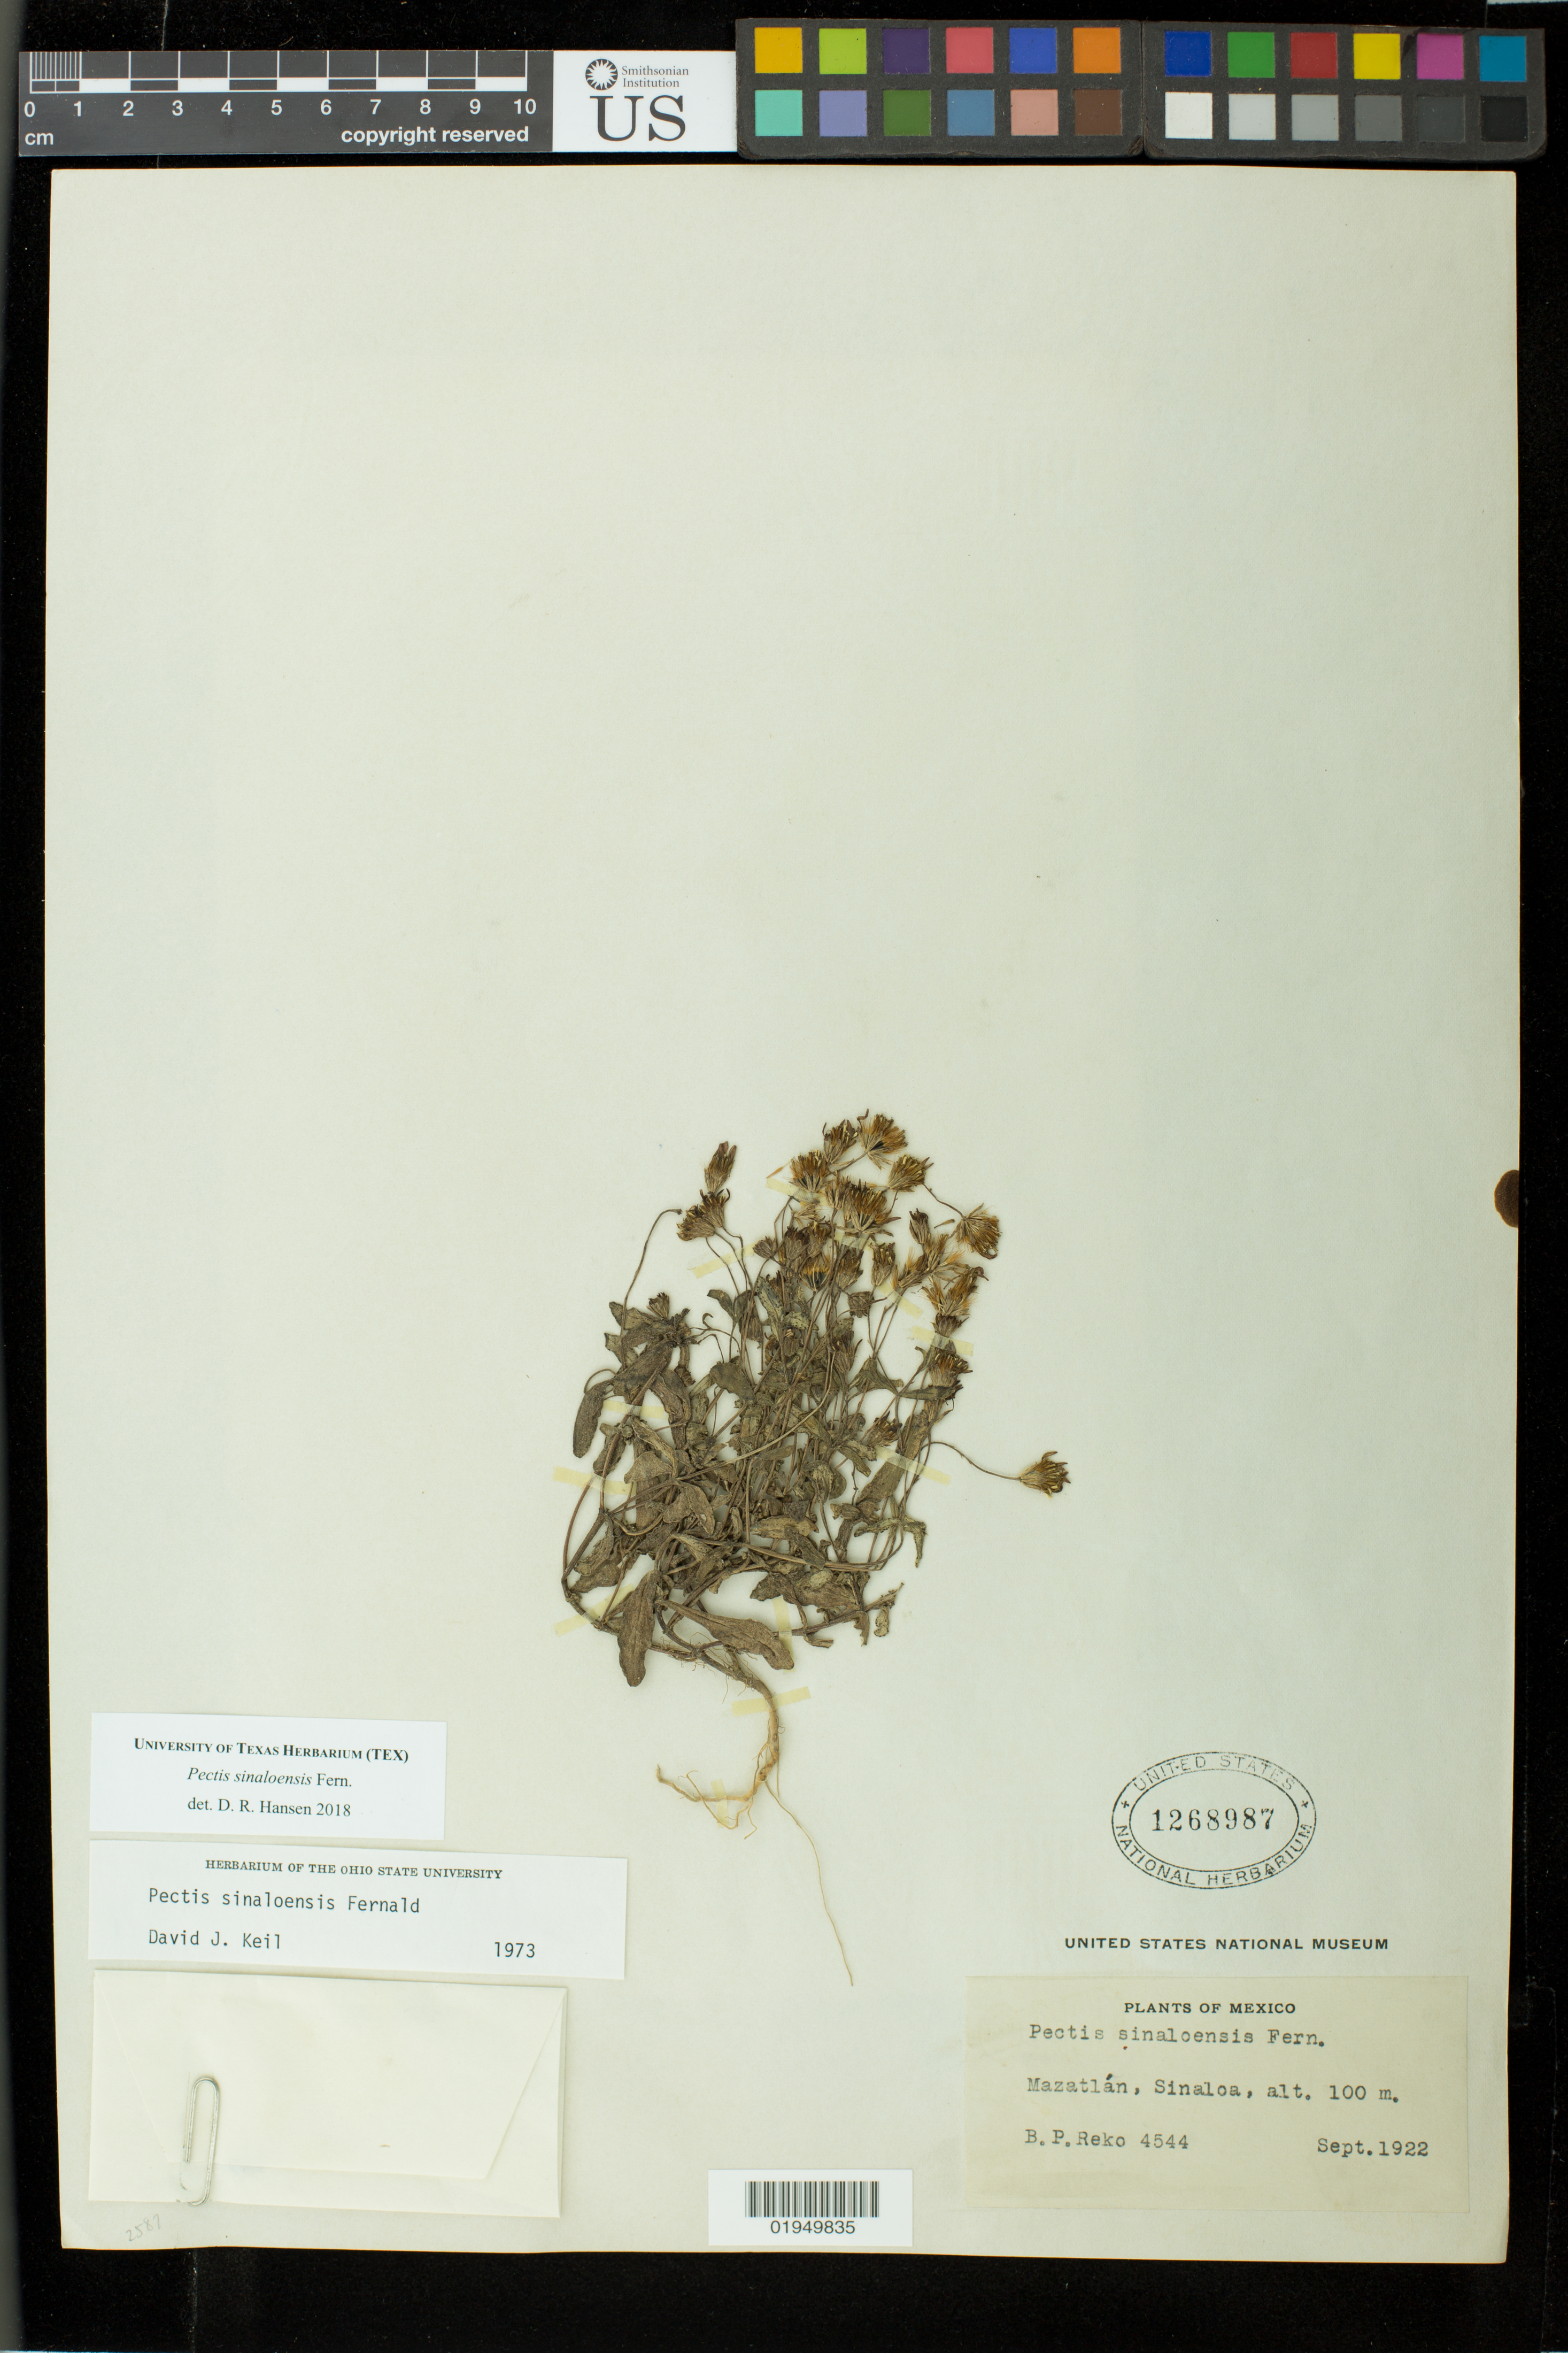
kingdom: Plantae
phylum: Tracheophyta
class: Magnoliopsida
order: Asterales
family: Asteraceae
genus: Pectis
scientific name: Pectis sinaloensis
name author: Fernald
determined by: Hansen, D. R.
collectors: B. P. Reko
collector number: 4544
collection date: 1922-09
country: Mexico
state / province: Sinaloa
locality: Mazatlán.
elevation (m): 100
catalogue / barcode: US 1268987